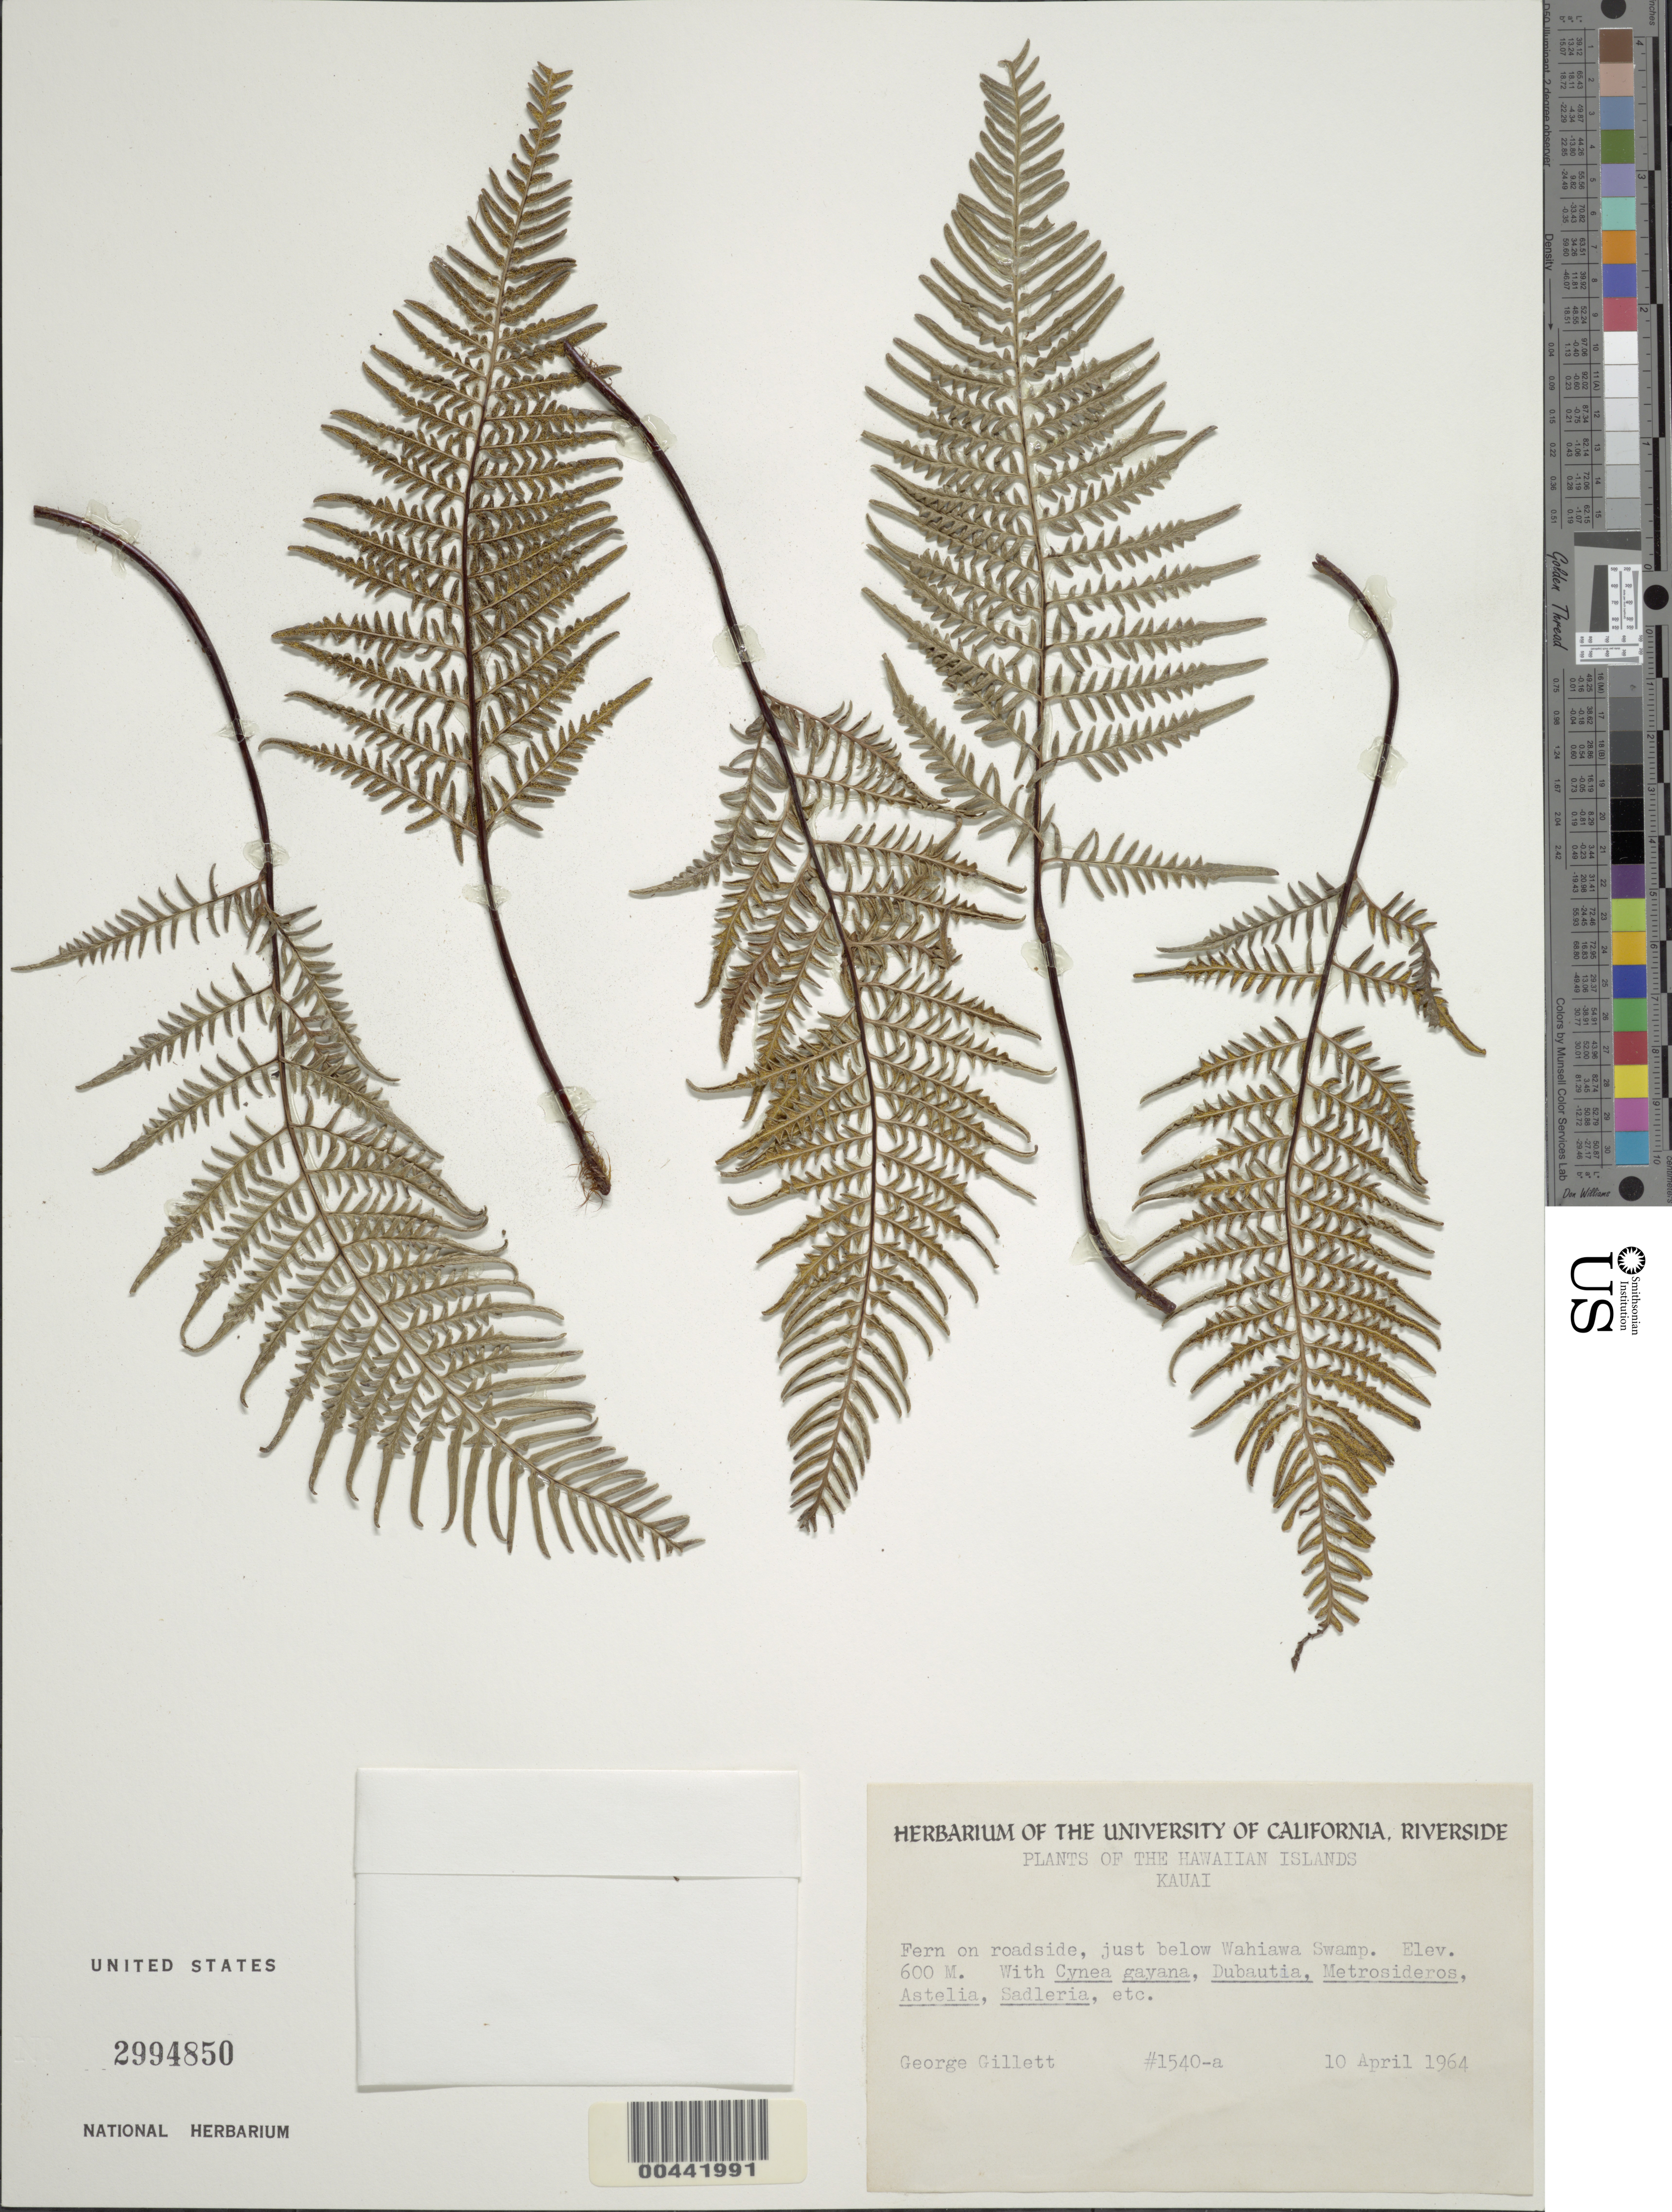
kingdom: Plantae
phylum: Tracheophyta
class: Polypodiopsida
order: Polypodiales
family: Pteridaceae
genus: Pityrogramma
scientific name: Pityrogramma austroamericana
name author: Domin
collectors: G. Gillett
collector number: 1540-a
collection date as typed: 10 Apr 1964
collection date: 1964-04-10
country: United States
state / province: Hawaii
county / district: Kauai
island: Kaua'i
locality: Just below Wahiawa Swamp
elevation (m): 600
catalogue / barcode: US 2994850